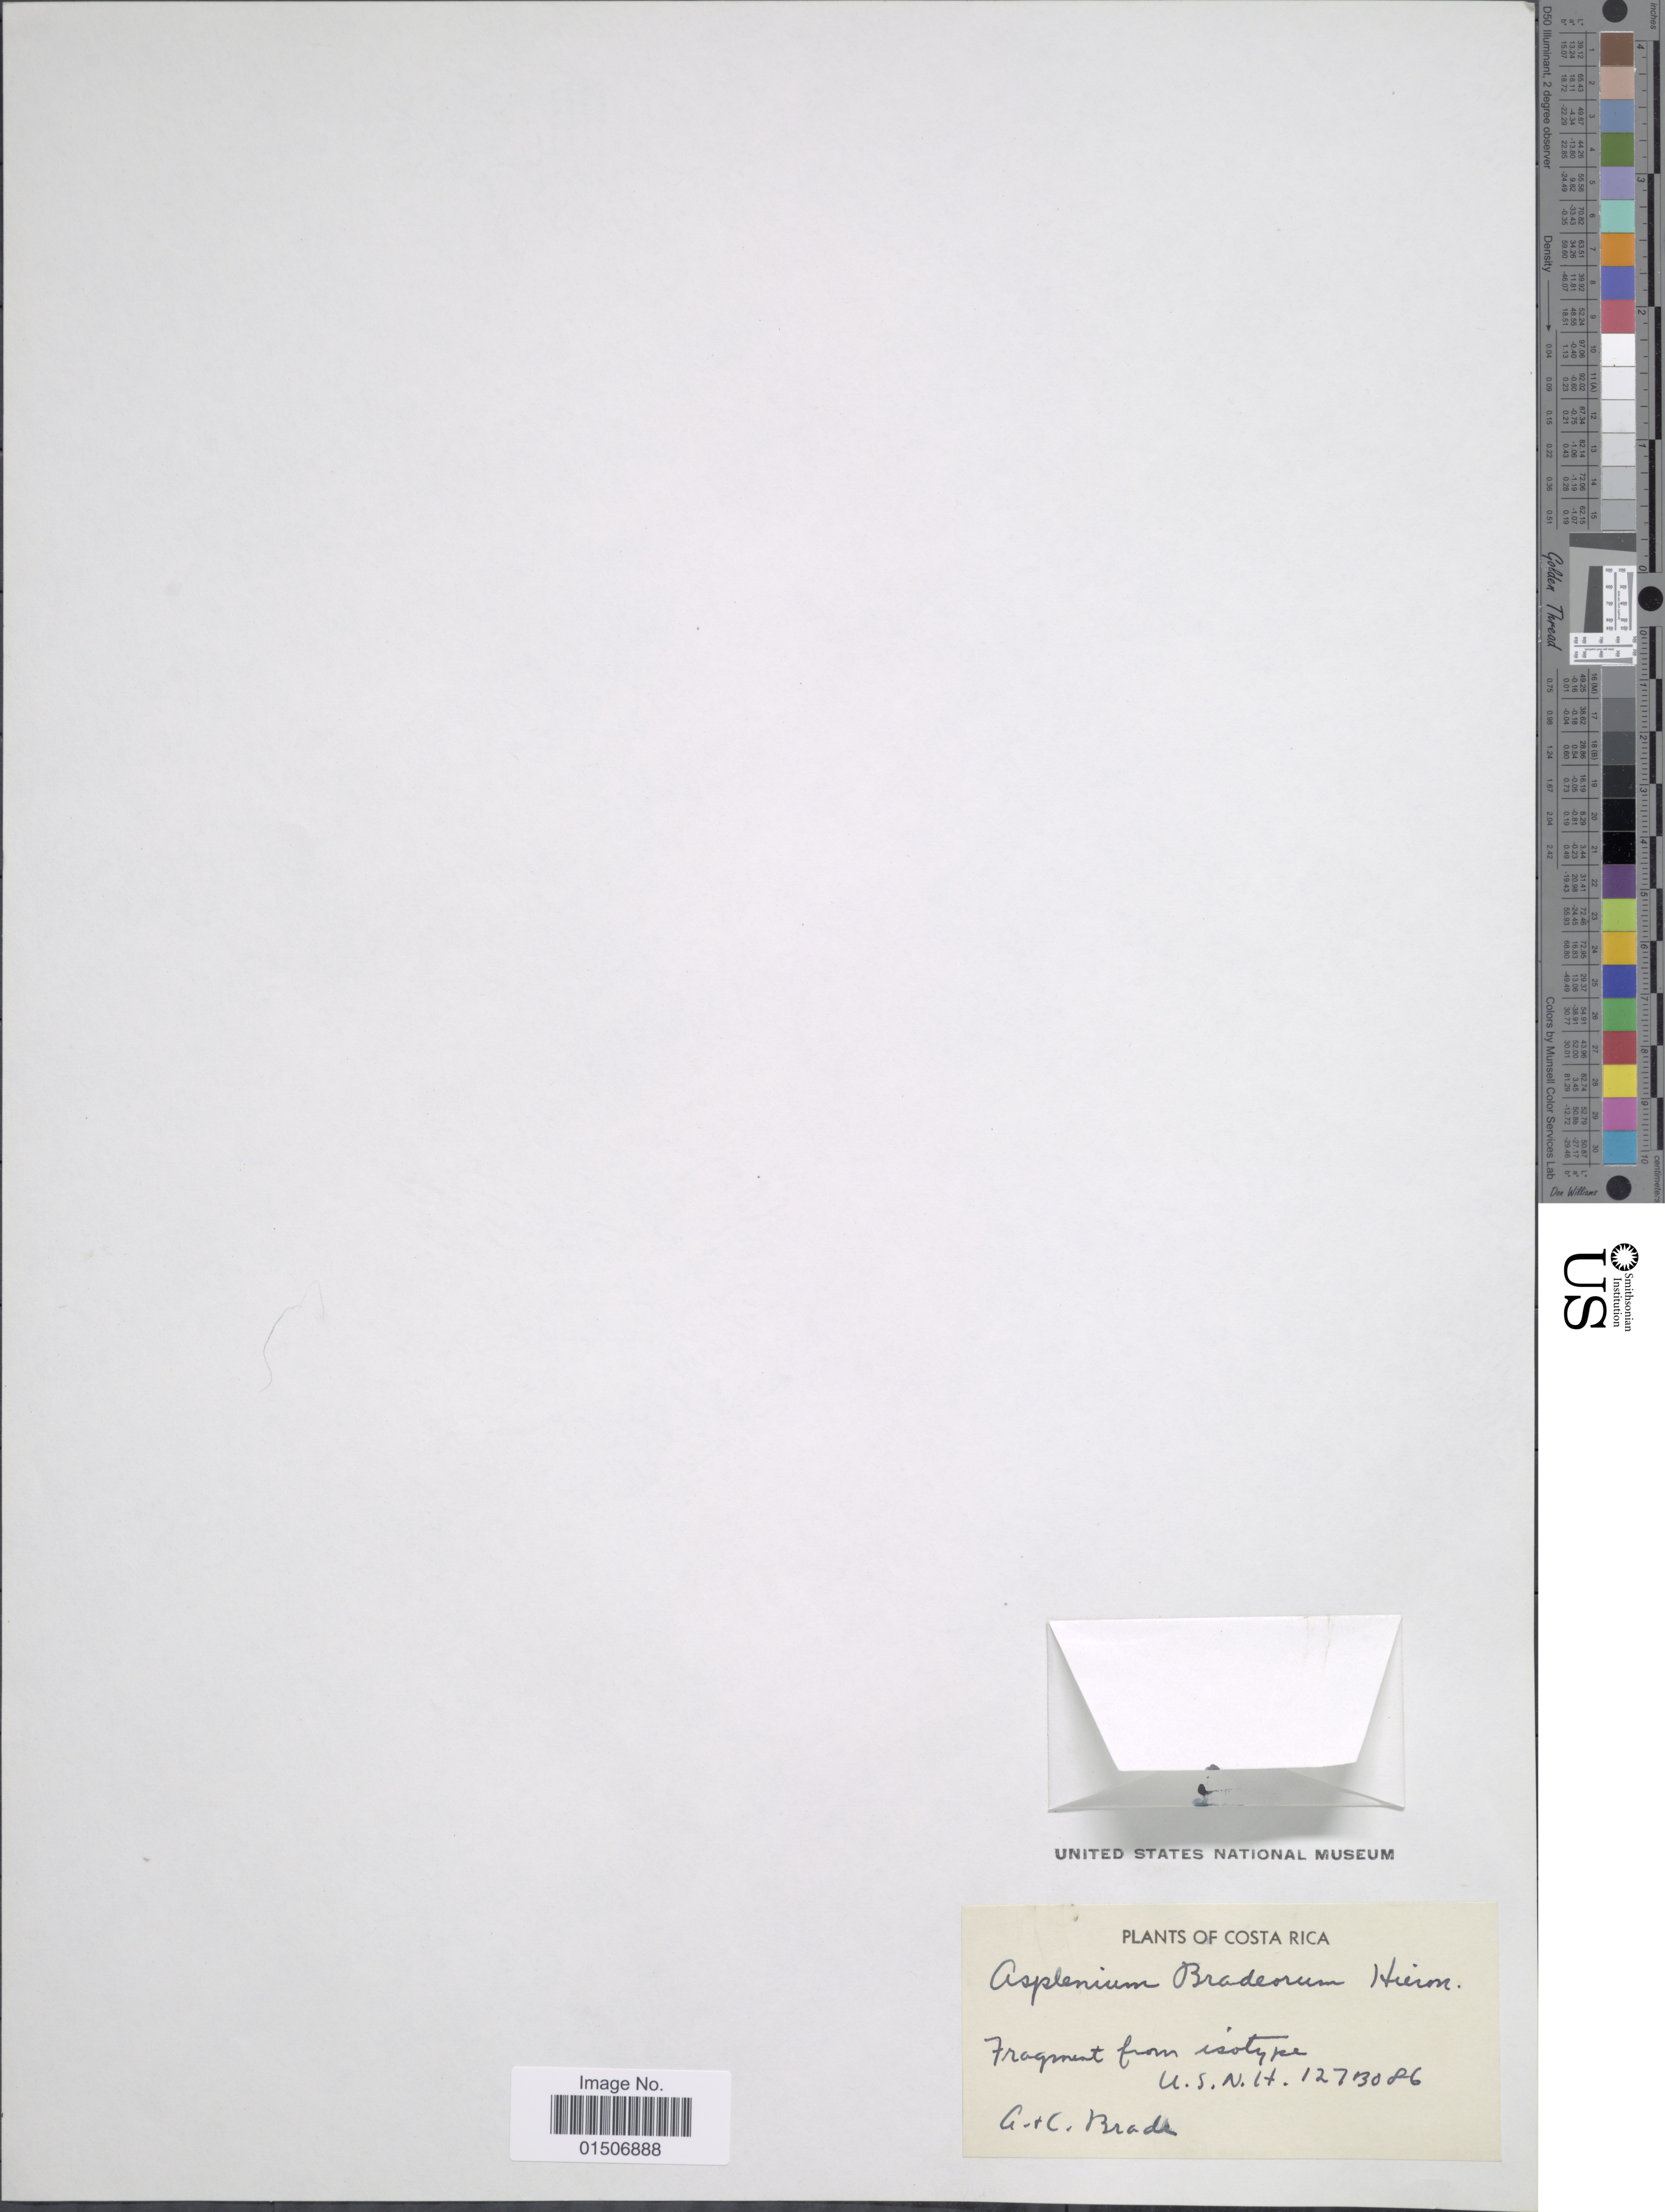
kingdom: Plantae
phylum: Tracheophyta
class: Polypodiopsida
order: Polypodiales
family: Aspleniaceae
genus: Asplenium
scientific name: Asplenium miradorense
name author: Liebm.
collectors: A. Brade & C. Brade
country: Costa Rica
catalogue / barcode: US 1273086